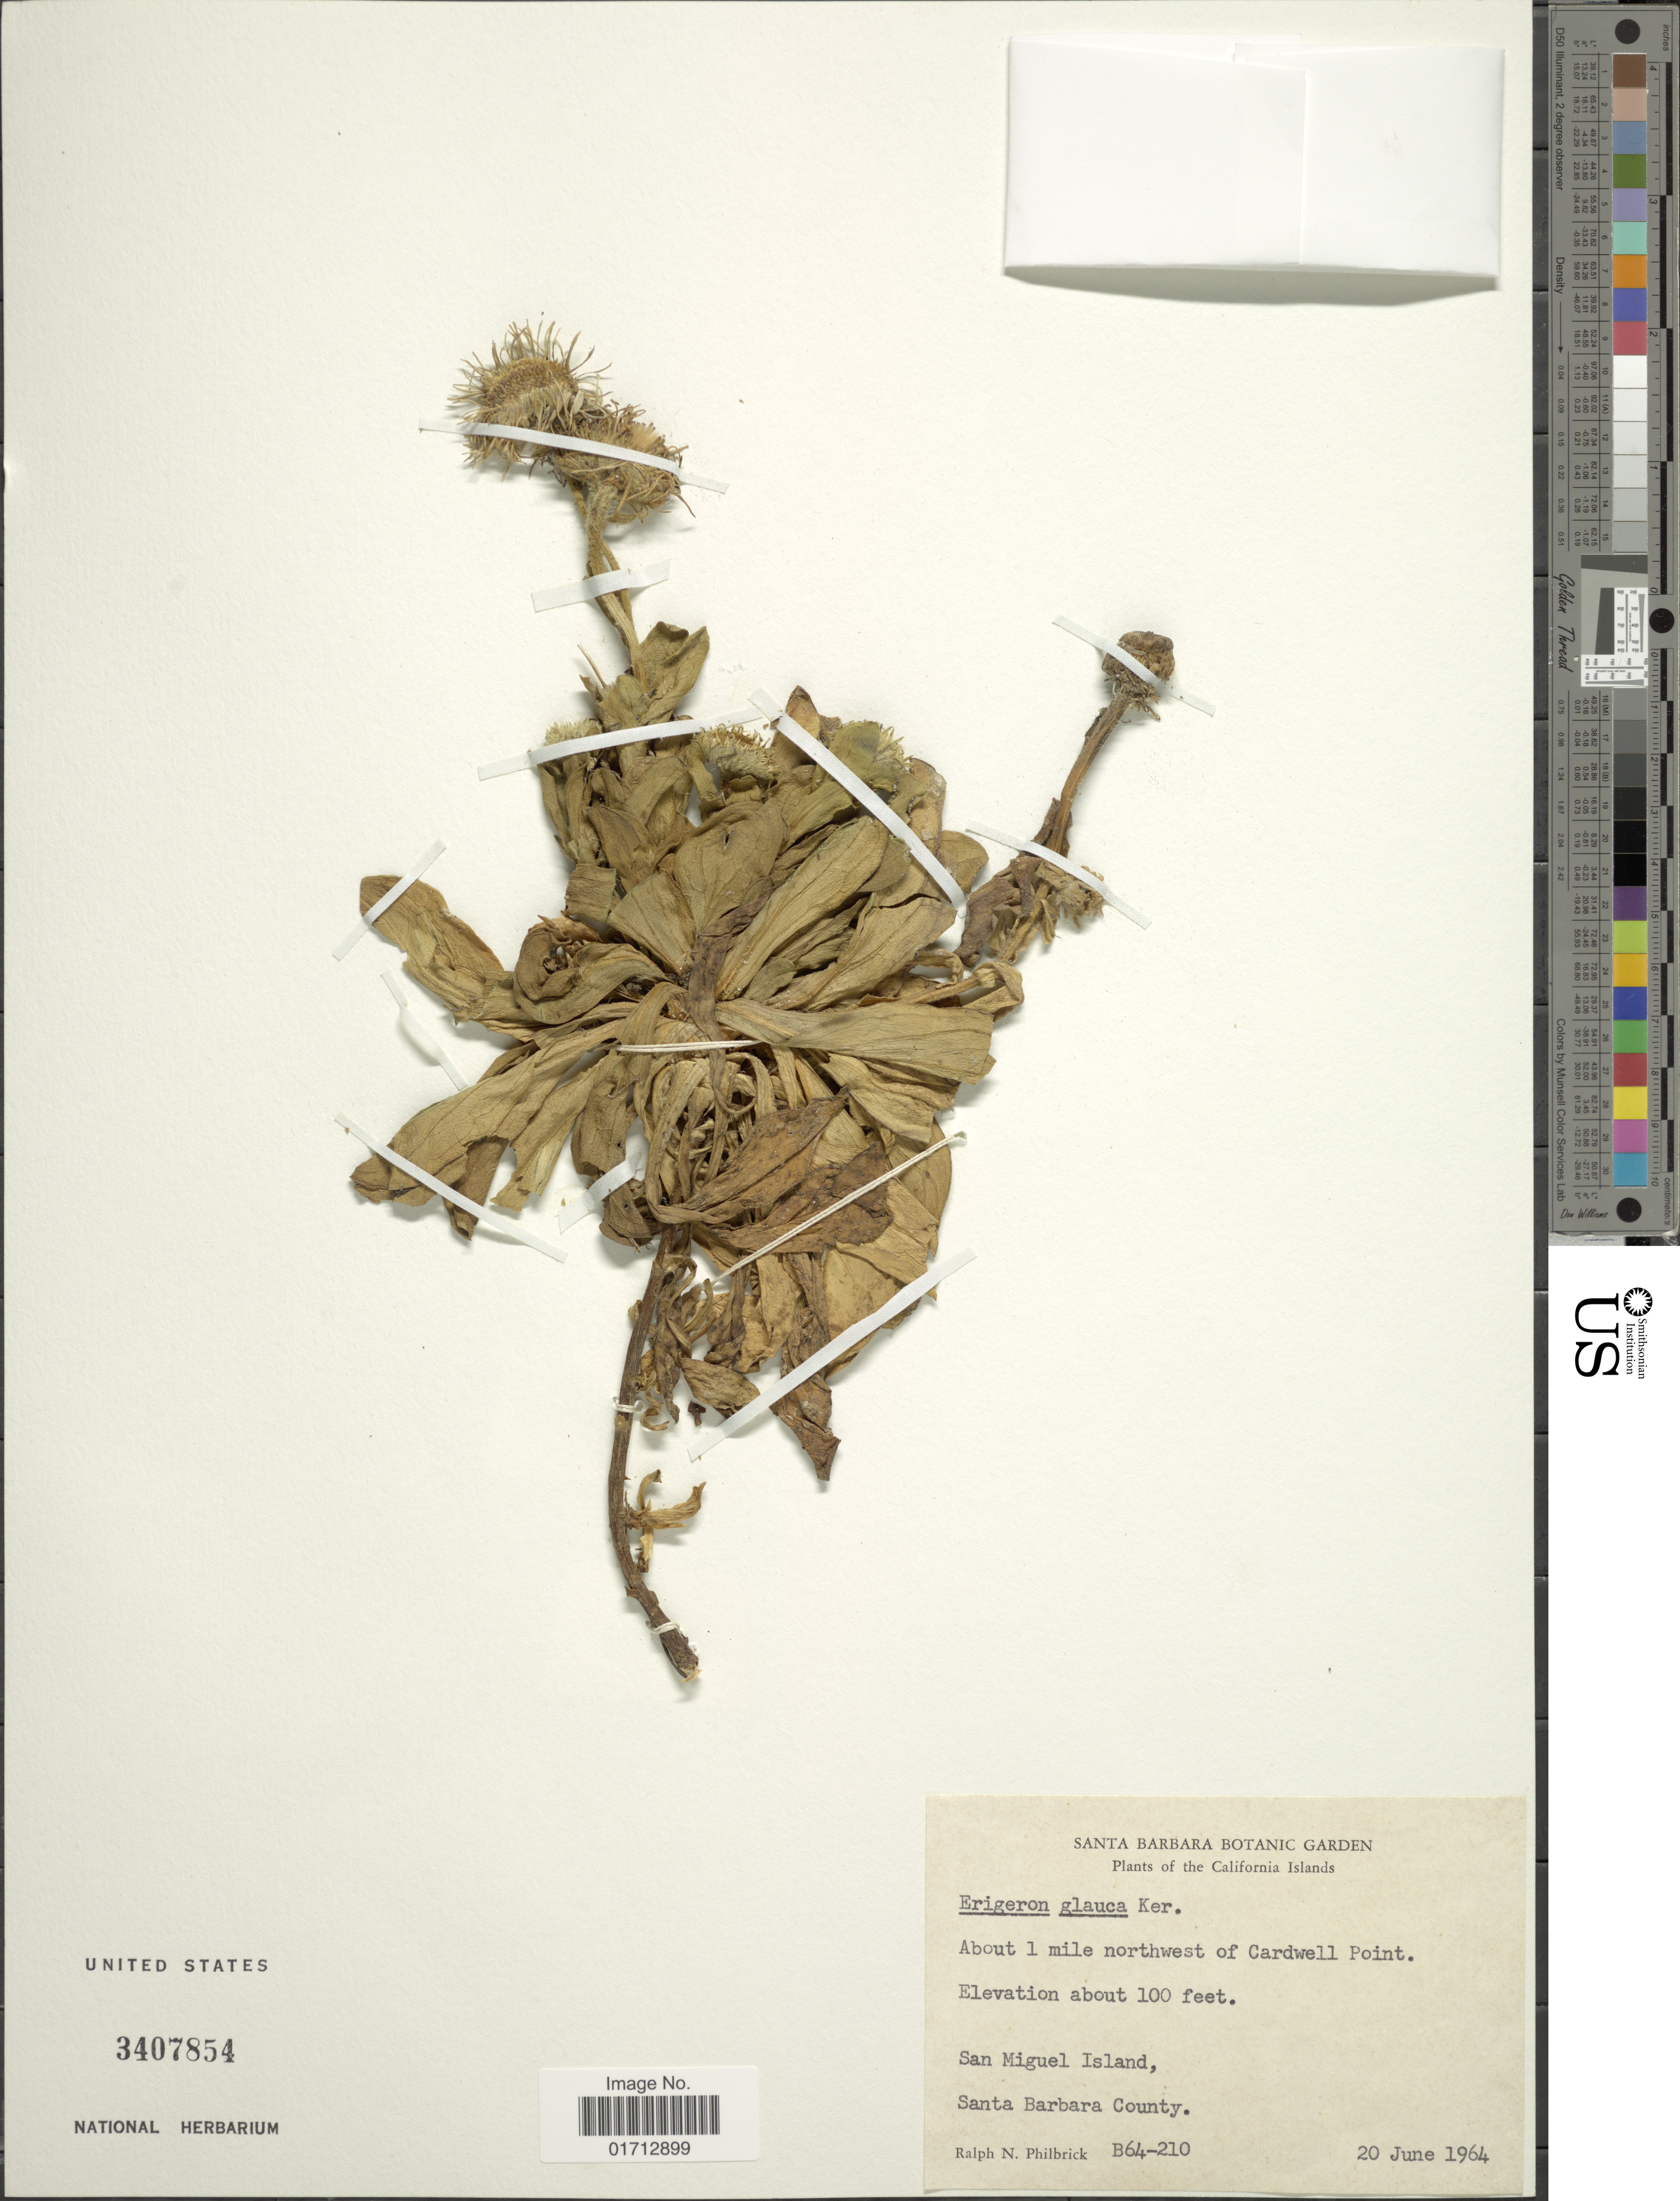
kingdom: Plantae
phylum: Tracheophyta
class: Magnoliopsida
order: Asterales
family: Asteraceae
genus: Erigeron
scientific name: Erigeron glaucus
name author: Ker Gawl.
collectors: R. Philbrick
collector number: B64-210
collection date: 1964-06-20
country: United States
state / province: California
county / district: Santa Barbara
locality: California Islands, San Miguel Island, Santa Barbara County.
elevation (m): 30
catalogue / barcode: US 3407854